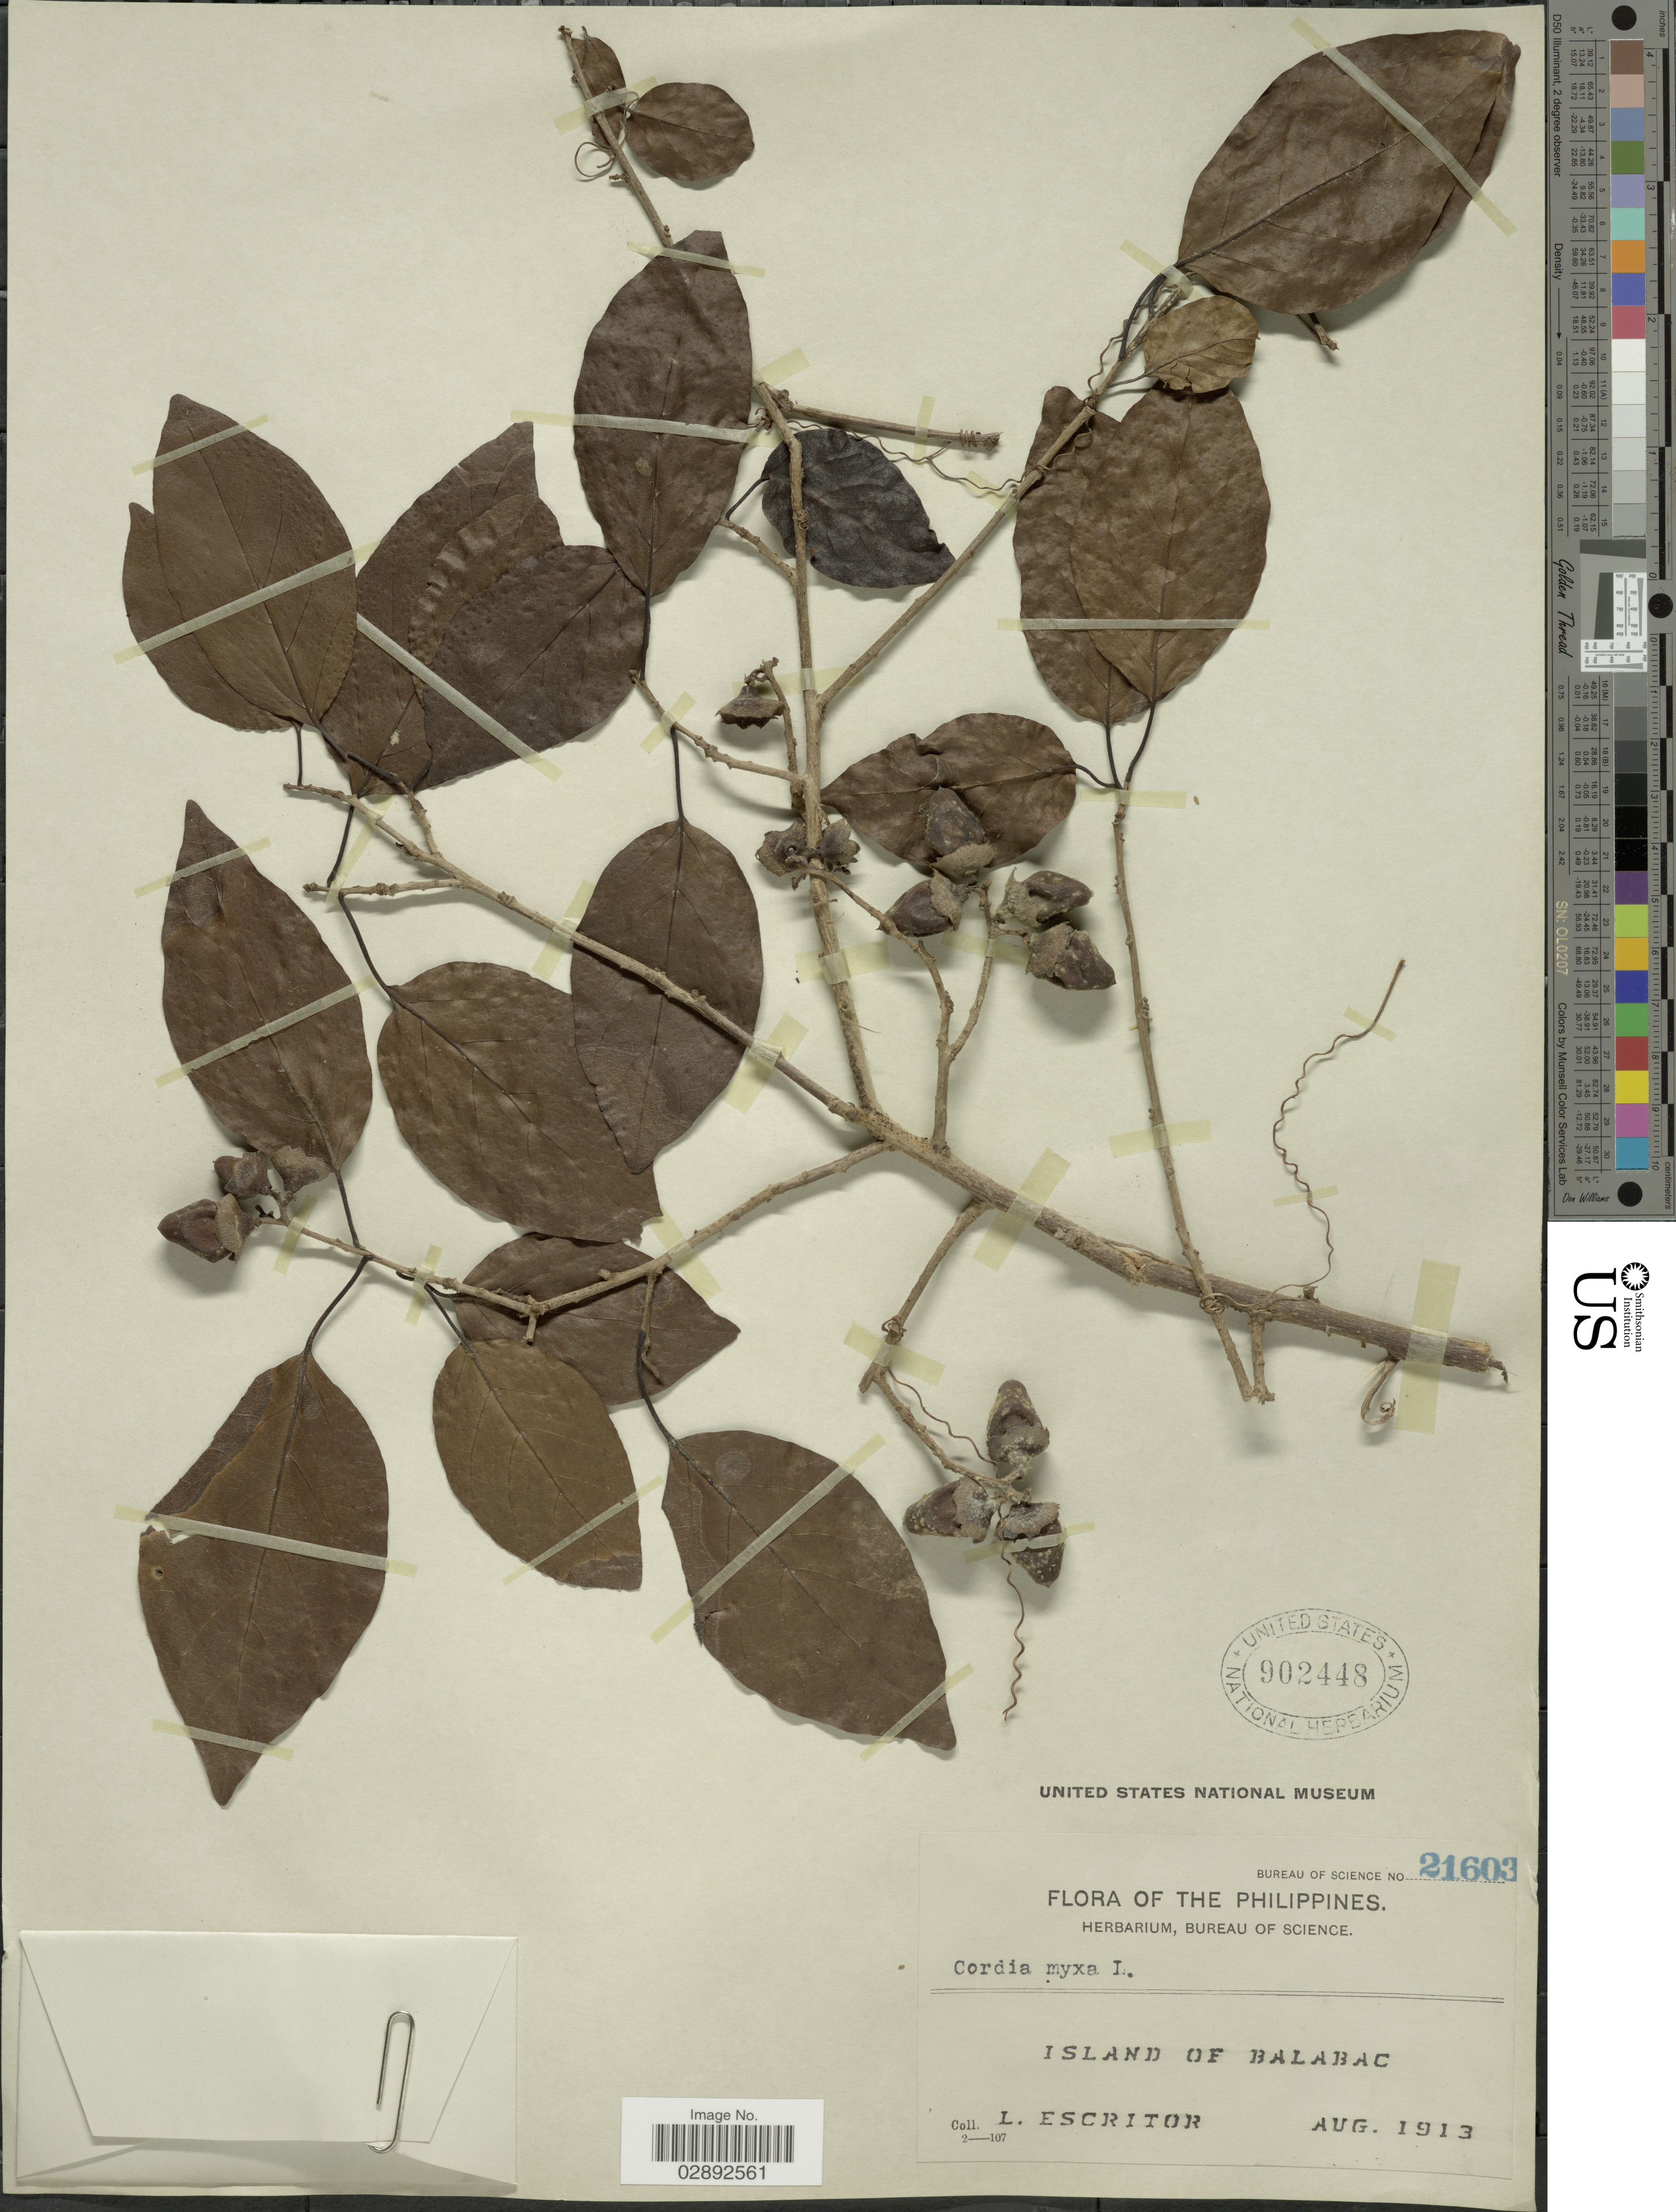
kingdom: Plantae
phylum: Tracheophyta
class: Magnoliopsida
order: Boraginales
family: Cordiaceae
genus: Cordia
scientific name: Cordia dichotoma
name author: G. Forst.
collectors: L. Escritor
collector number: Bureau of Science 21603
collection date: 1913-08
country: Philippines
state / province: Mimaropa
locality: Island of Balabac.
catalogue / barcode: US 902448